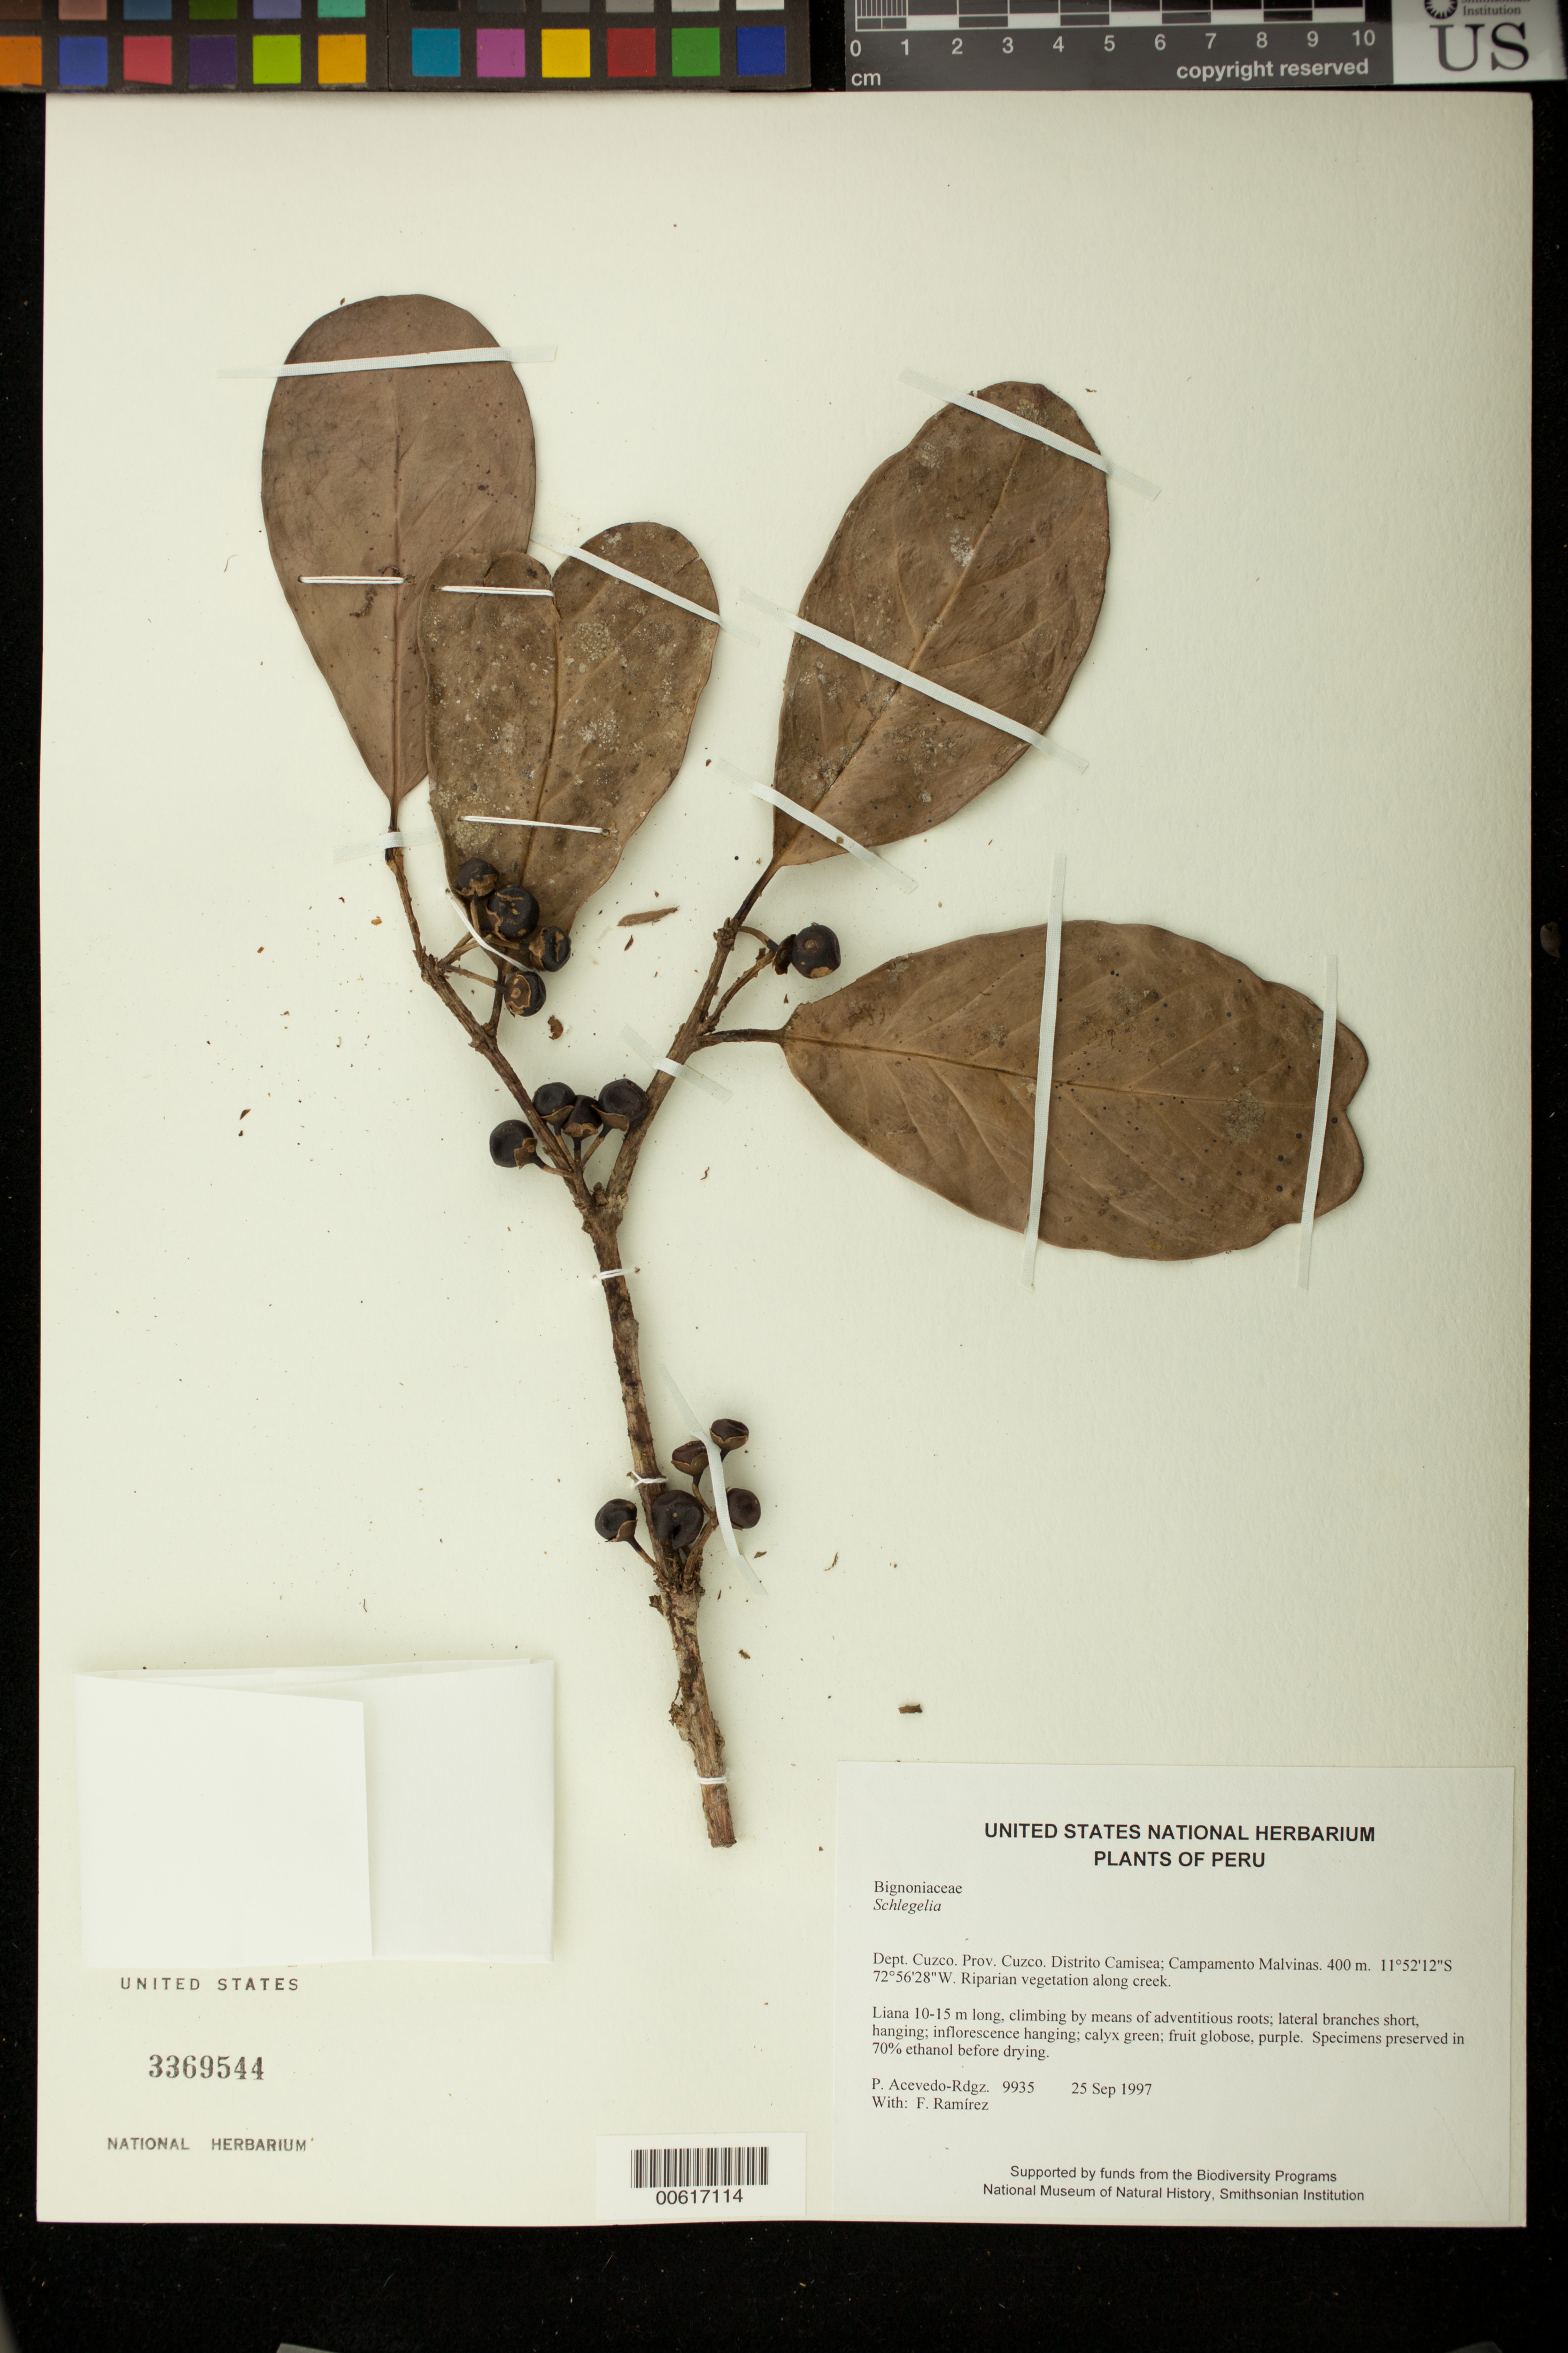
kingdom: Plantae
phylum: Tracheophyta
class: Magnoliopsida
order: Lamiales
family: Schlegeliaceae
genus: Schlegelia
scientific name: Schlegelia parviflora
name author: (Oerst.) Monach.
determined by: Strong, M. T., (US), Smithsonian Institution - National Museum of Natural History (UNITED STATES)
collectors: P. Acevedo-Rodr. & F. Ramirez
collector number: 9935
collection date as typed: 25 Sep 1997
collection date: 1997-09-25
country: Peru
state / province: Cusco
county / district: Cusco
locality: Distrito Camisea; Campamento Malvinas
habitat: Riparian vegetation along creek.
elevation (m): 400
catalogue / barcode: US 3369544